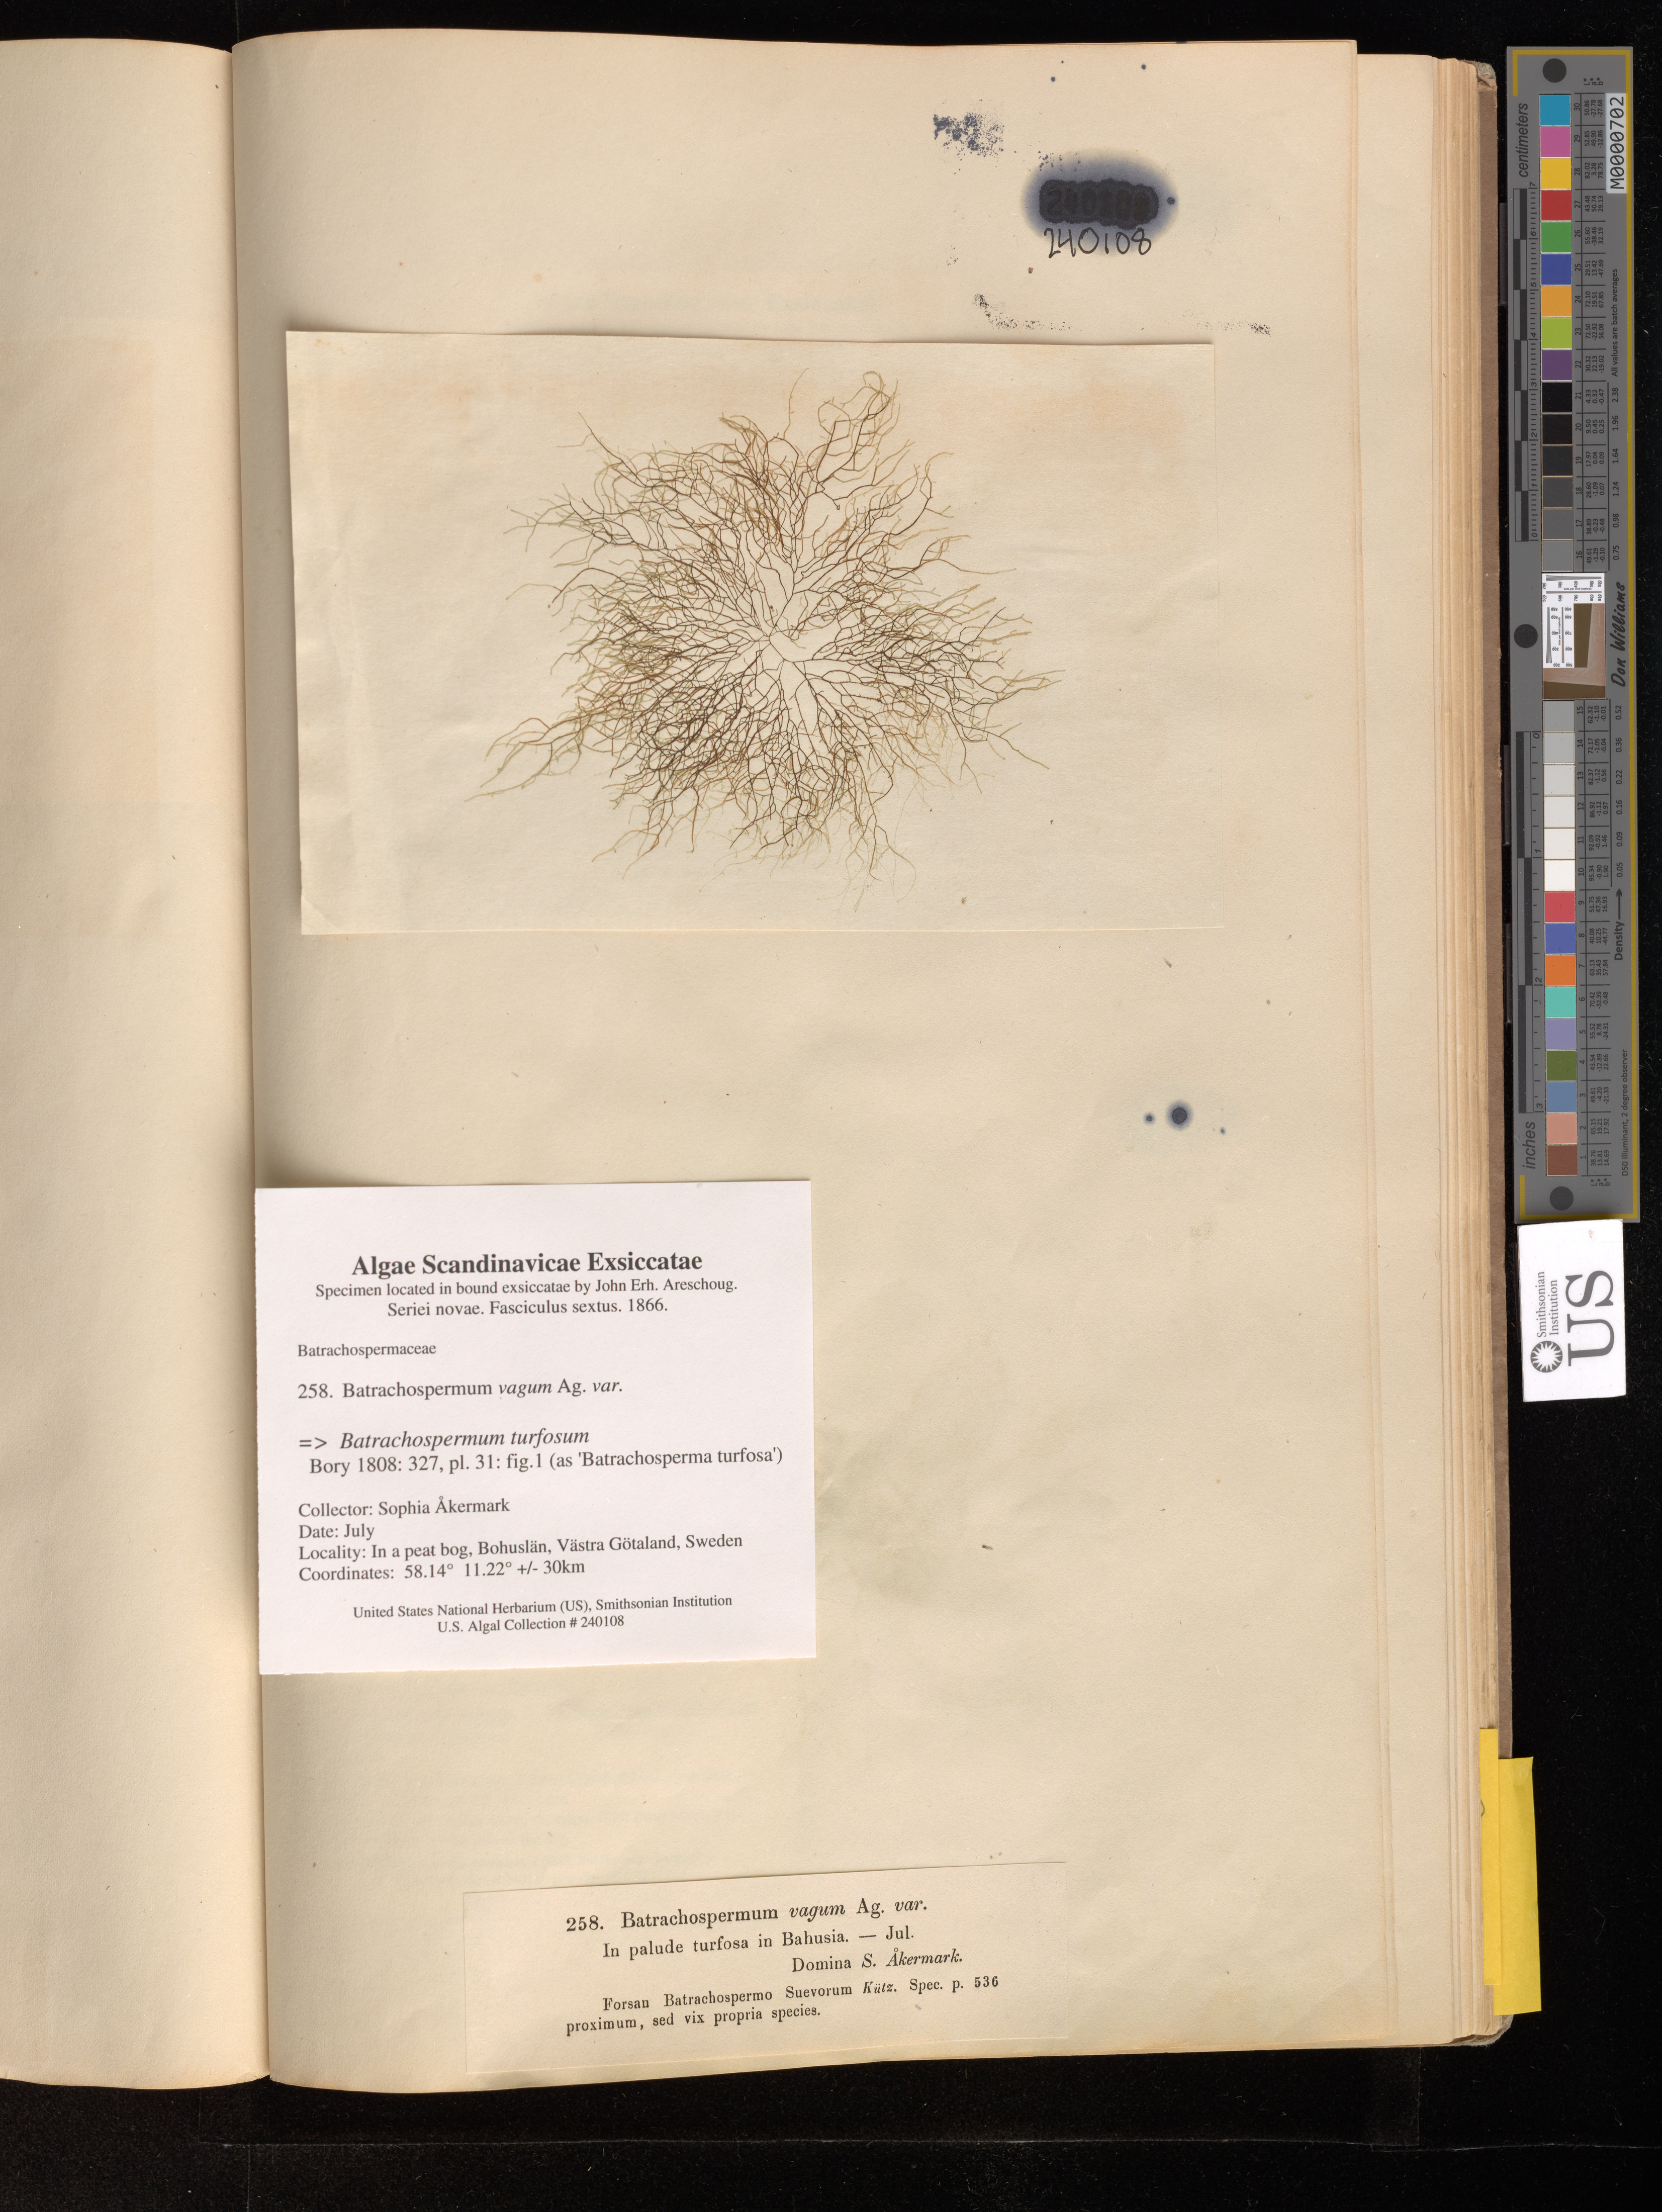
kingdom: Plantae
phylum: Rhodophyta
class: Florideophyceae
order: Batrachospermales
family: Batrachospermaceae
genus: Batrachospermum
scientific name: Batrachospermum turfosum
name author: Bory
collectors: S. Akermark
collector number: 258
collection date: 1866-07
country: Sweden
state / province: Västra Götaland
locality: Bohuslan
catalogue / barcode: US 240108